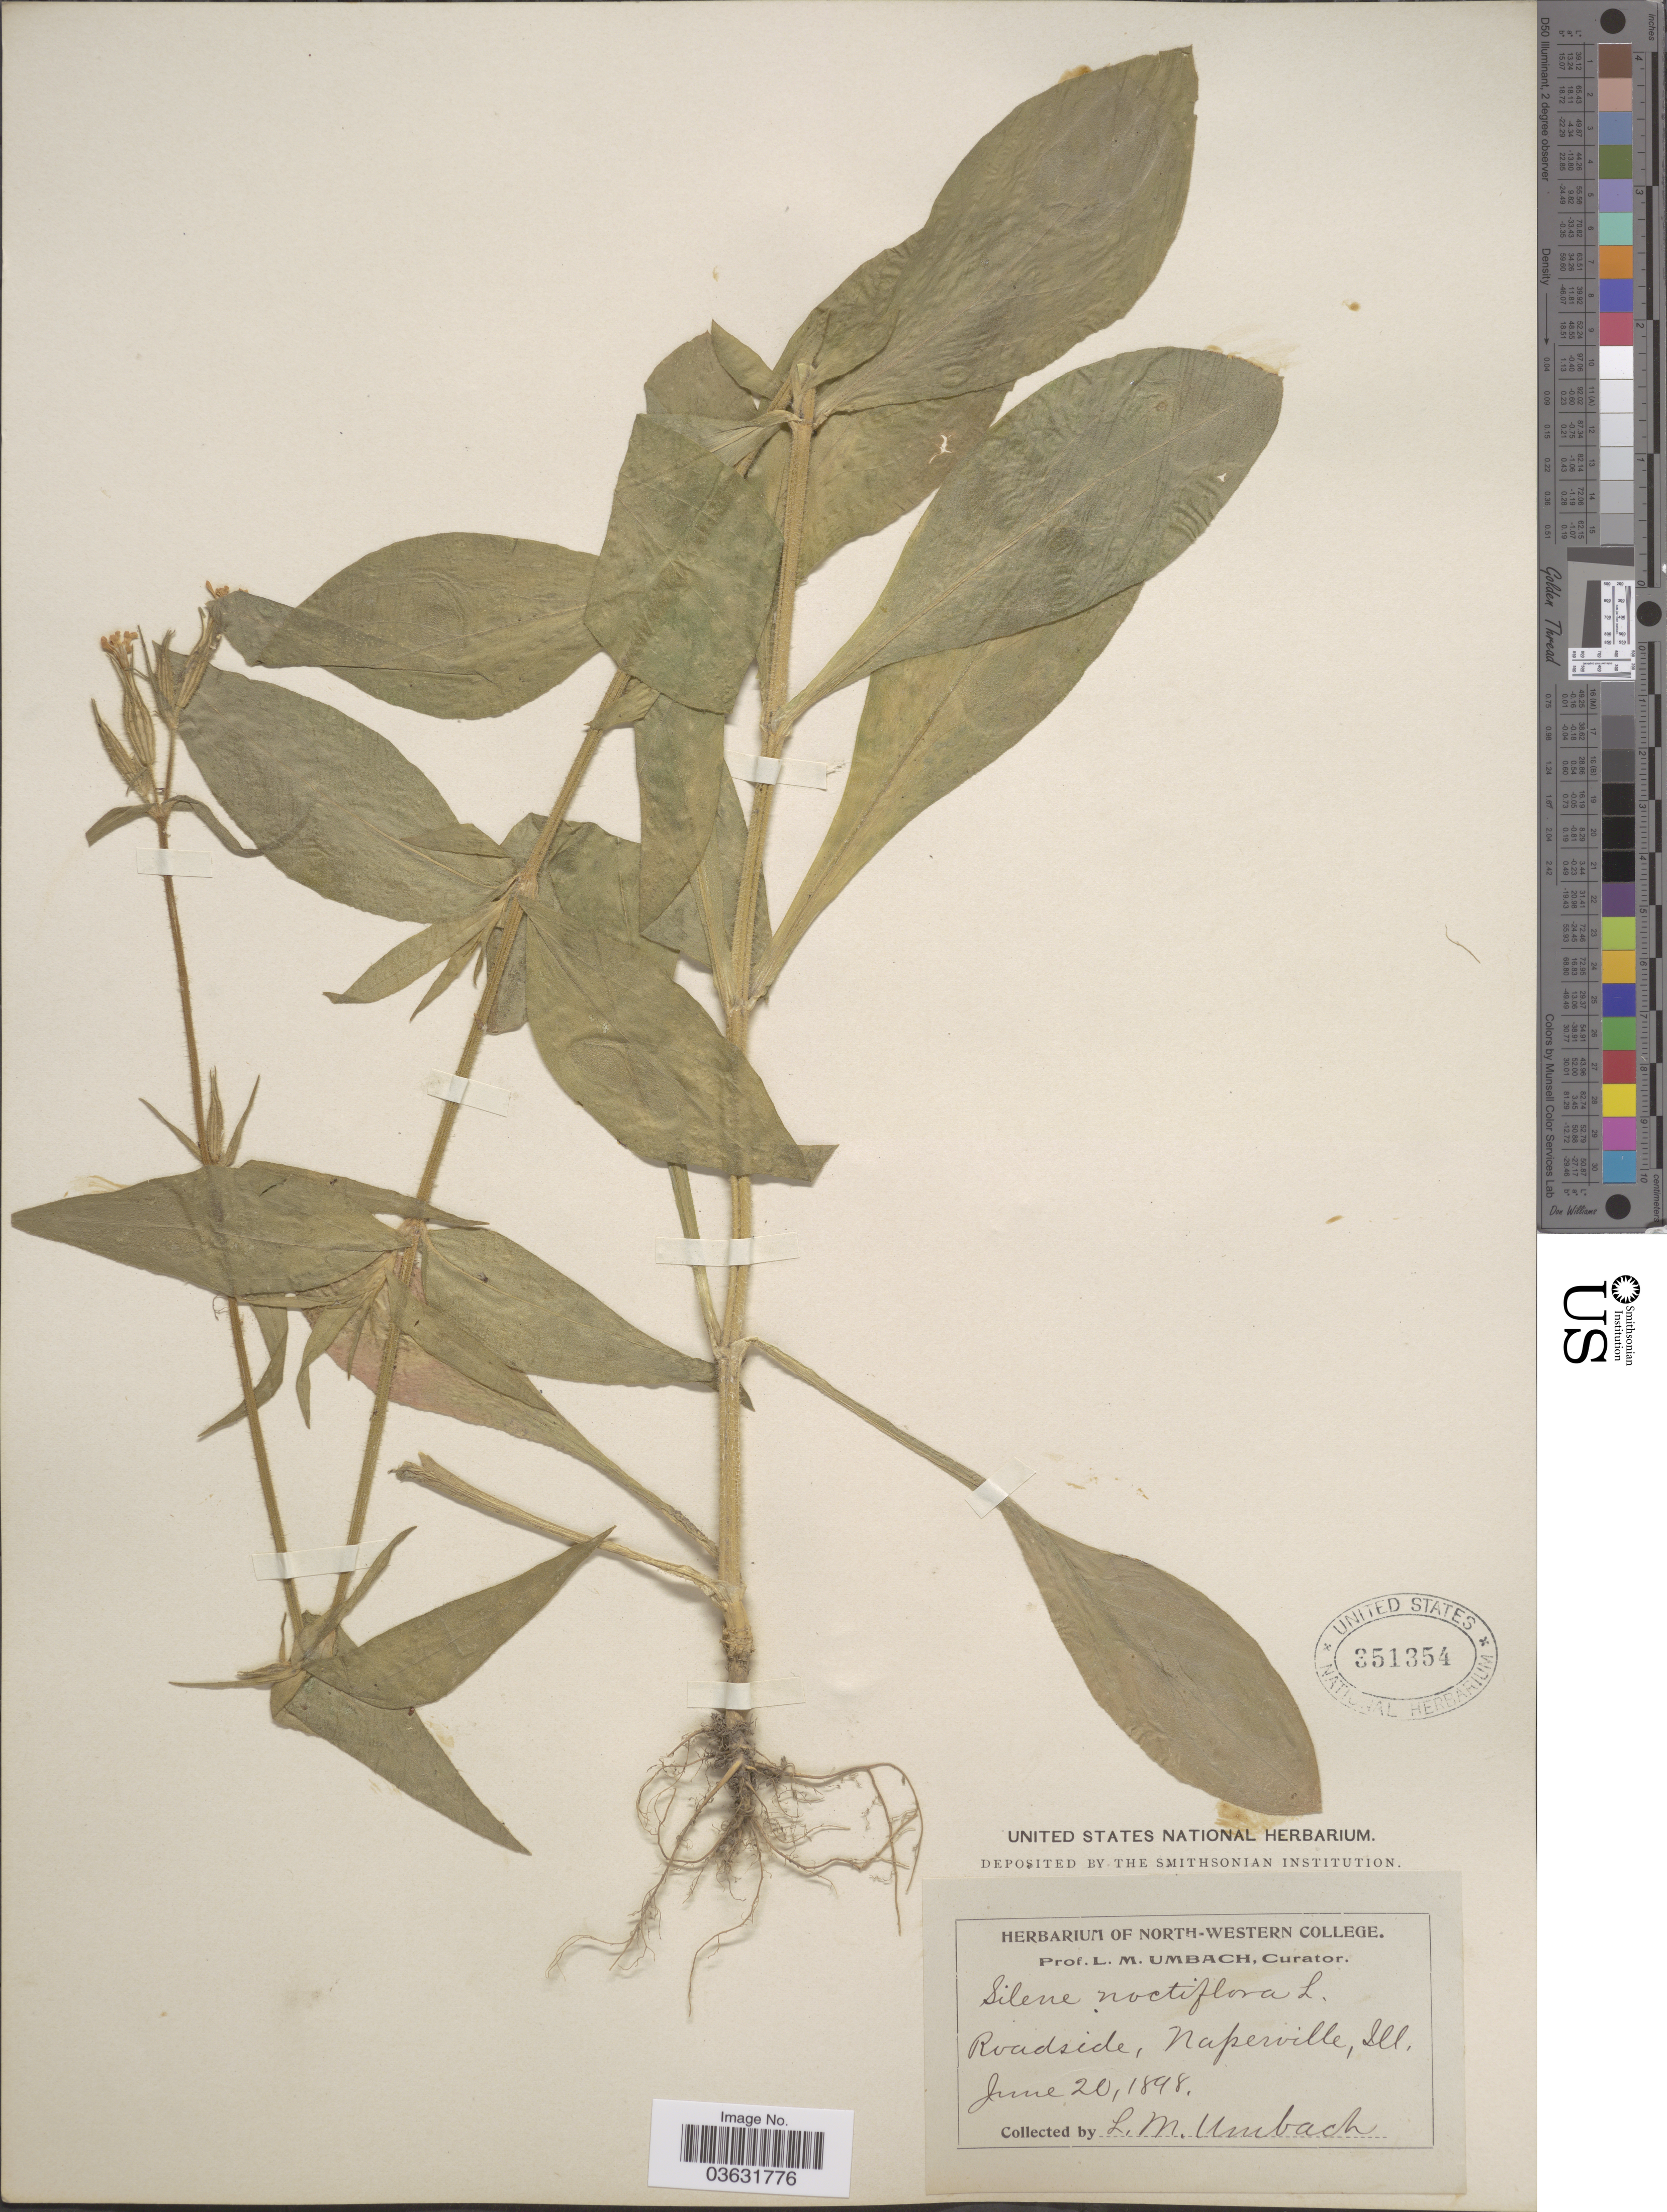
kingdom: Plantae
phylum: Tracheophyta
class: Magnoliopsida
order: Caryophyllales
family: Caryophyllaceae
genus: Silene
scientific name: Silene noctiflora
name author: L.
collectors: L. M. Umbach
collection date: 1898-06-20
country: United States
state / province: Illinois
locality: Roadside, Naperville.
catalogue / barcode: US 351354